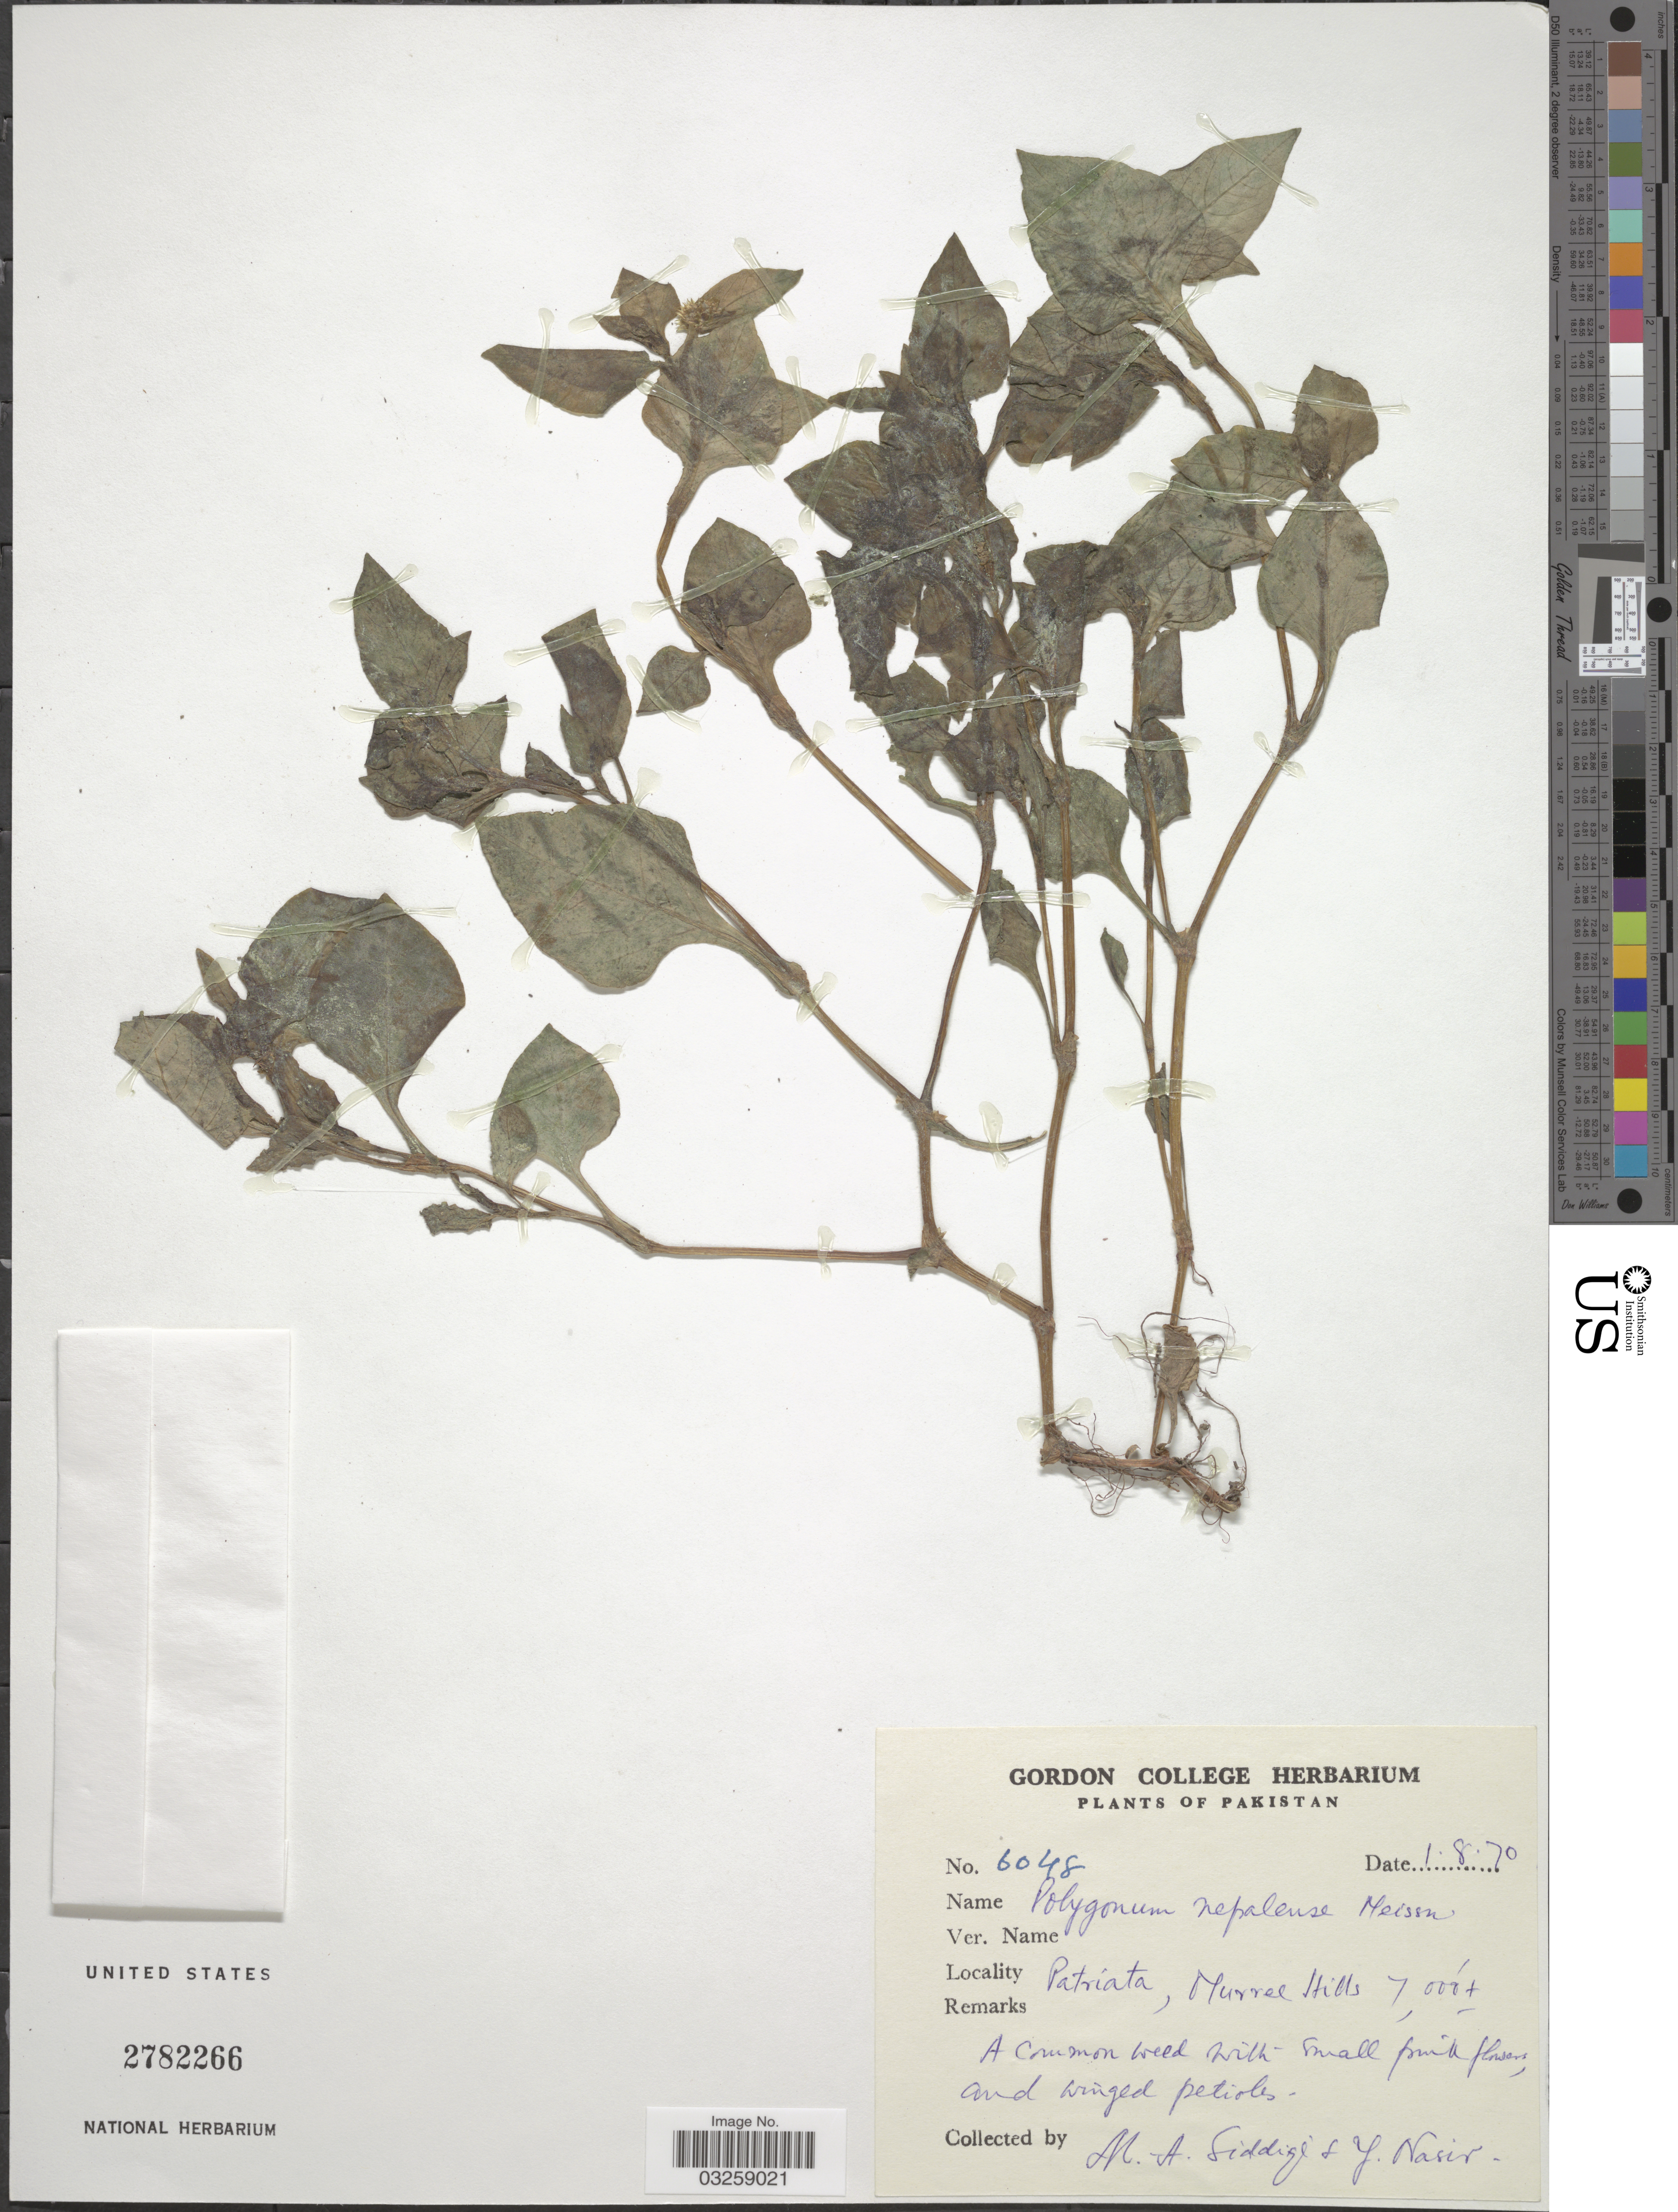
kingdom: Plantae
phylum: Tracheophyta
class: Magnoliopsida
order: Caryophyllales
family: Polygonaceae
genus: Polygonum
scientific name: Polygonum nepalense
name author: Meisn.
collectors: M. Siddiqi & Y. Nasir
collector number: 6048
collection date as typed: Transcribed d/m/y: 1/8/70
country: Pakistan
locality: Patriata, Murree Hills.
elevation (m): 2134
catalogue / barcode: US 2782266